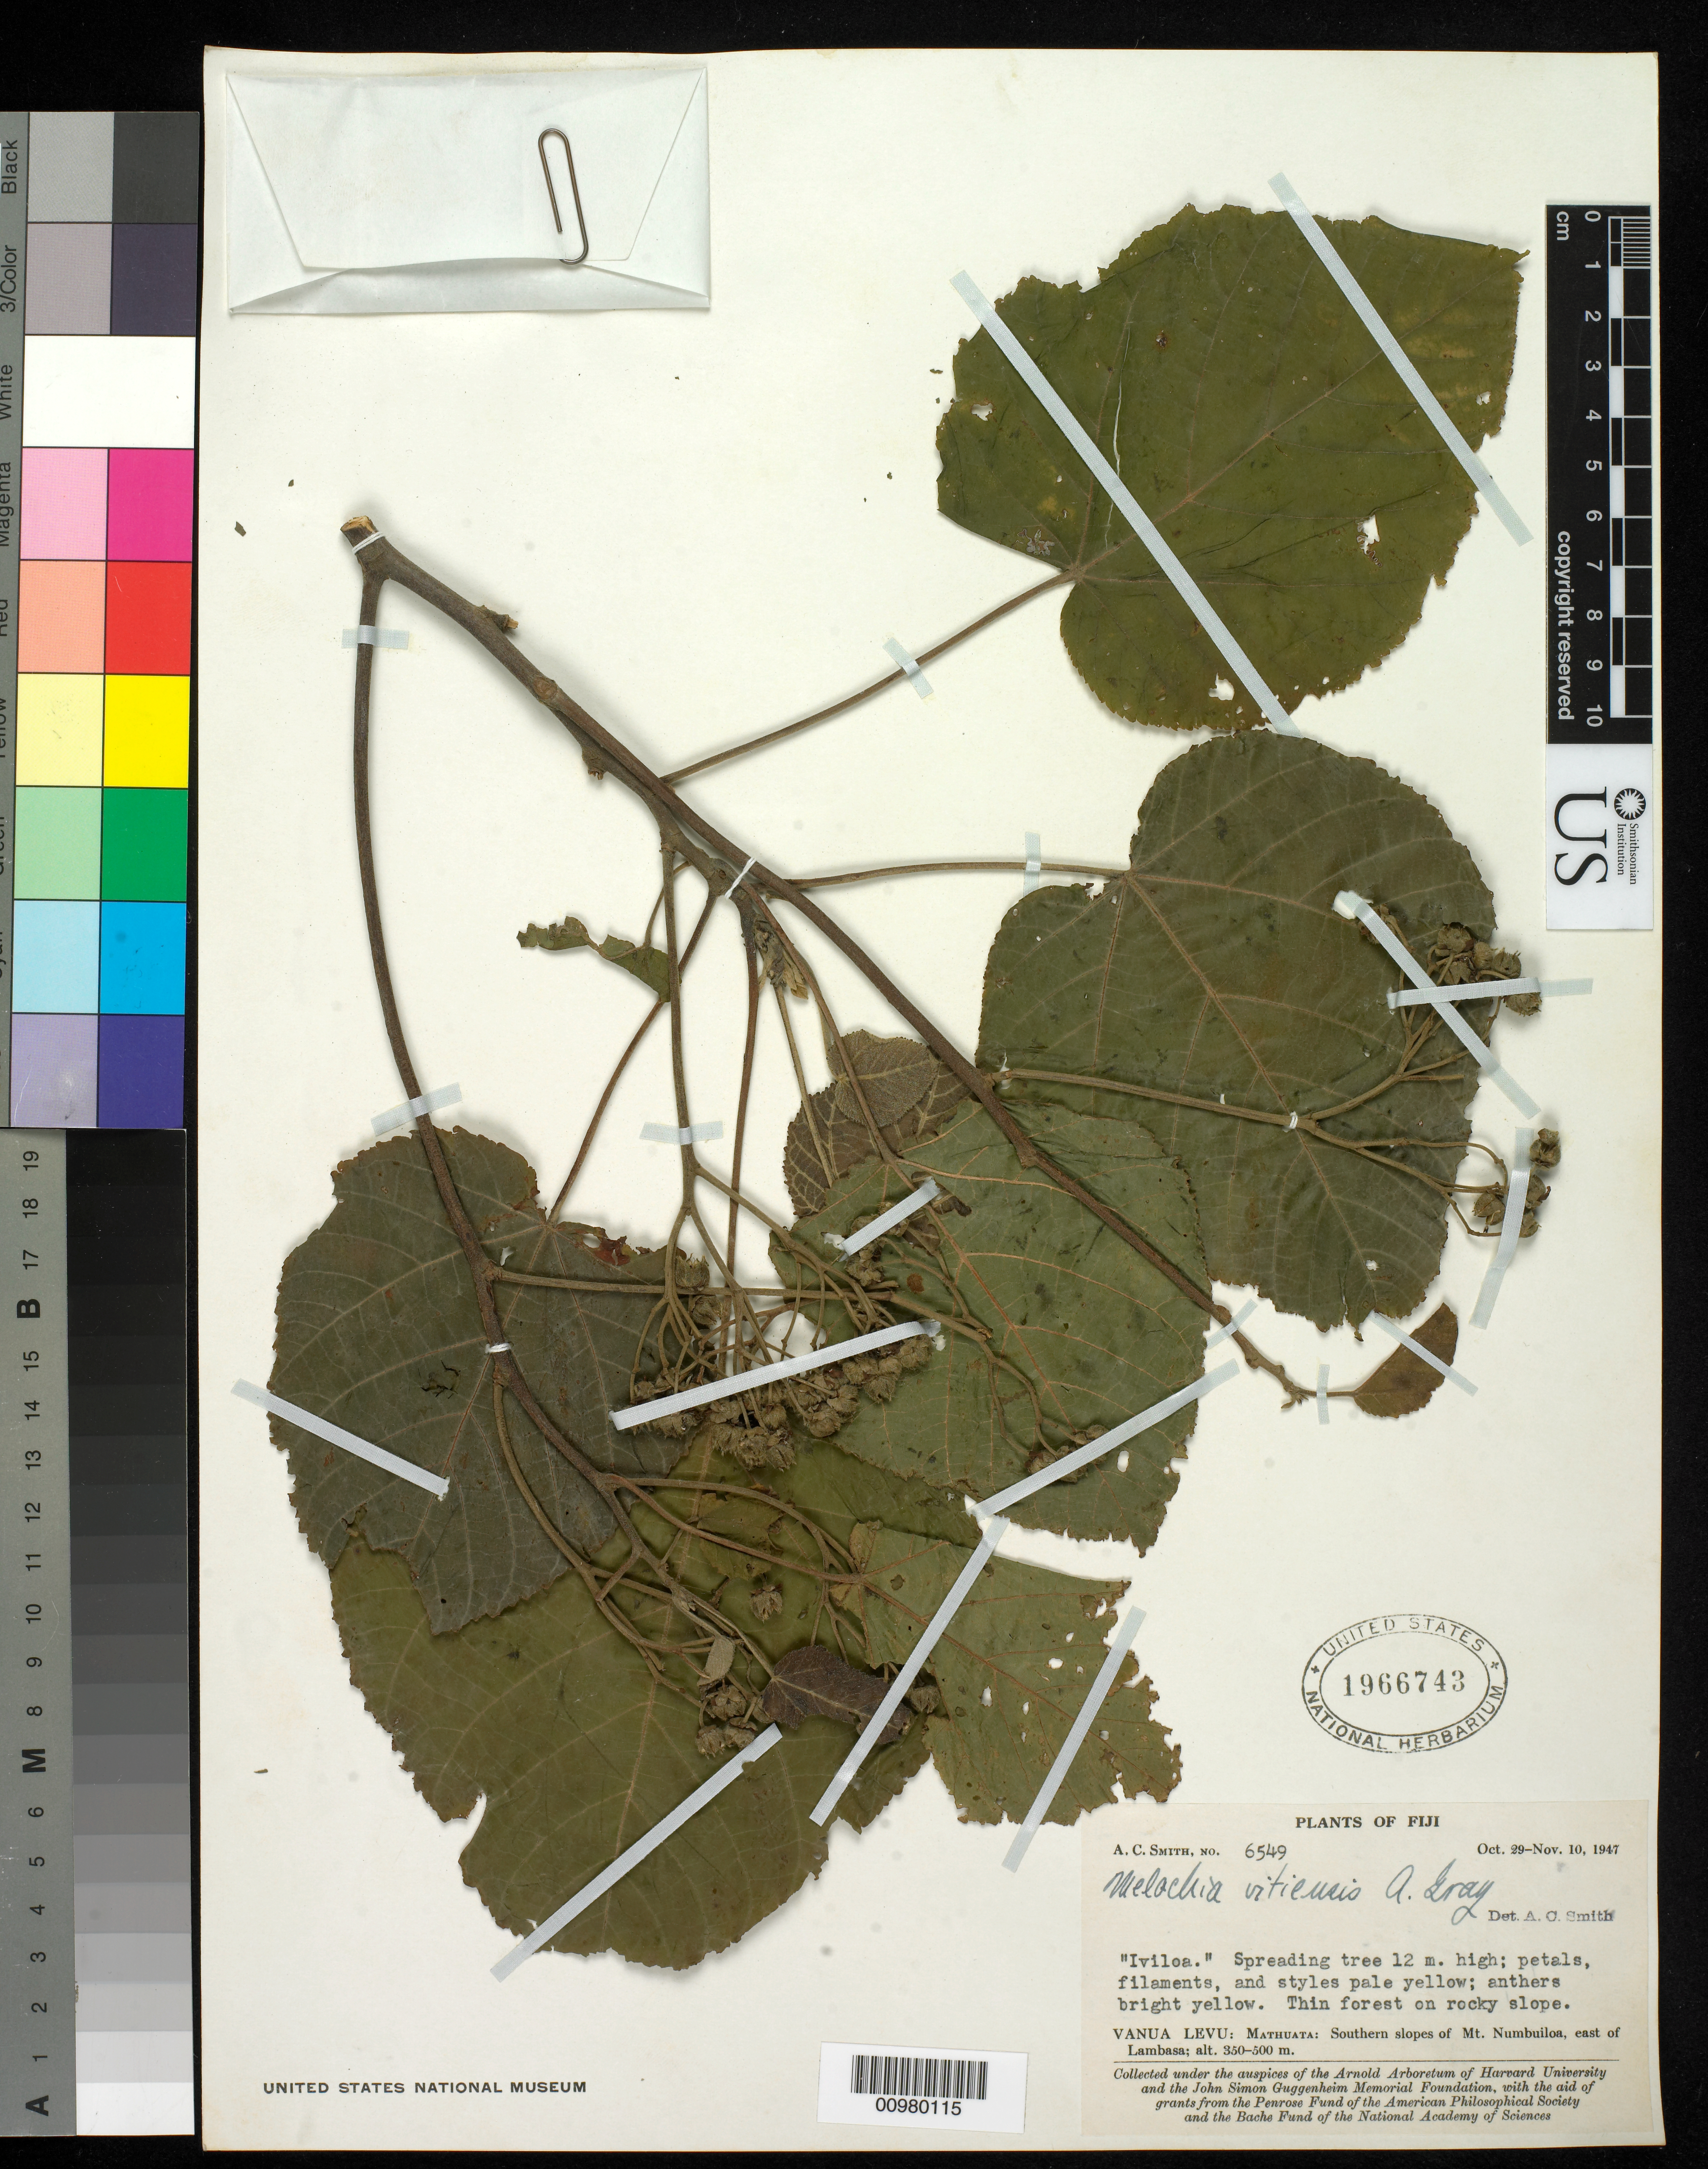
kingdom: Plantae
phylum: Tracheophyta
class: Magnoliopsida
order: Malvales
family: Malvaceae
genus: Melochia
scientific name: Melochia vitiensis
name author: A. Gray in Wilkes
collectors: C. A. Smith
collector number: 6549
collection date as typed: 29 Oct 1947 to 10 Nov 1947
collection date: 1947-10-29/1947-11-10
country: Fiji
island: Macuata-i-Wai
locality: Southern slopes of Mt. Numbuiloa, east of Lambasa.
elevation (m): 350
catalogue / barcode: US 1966743